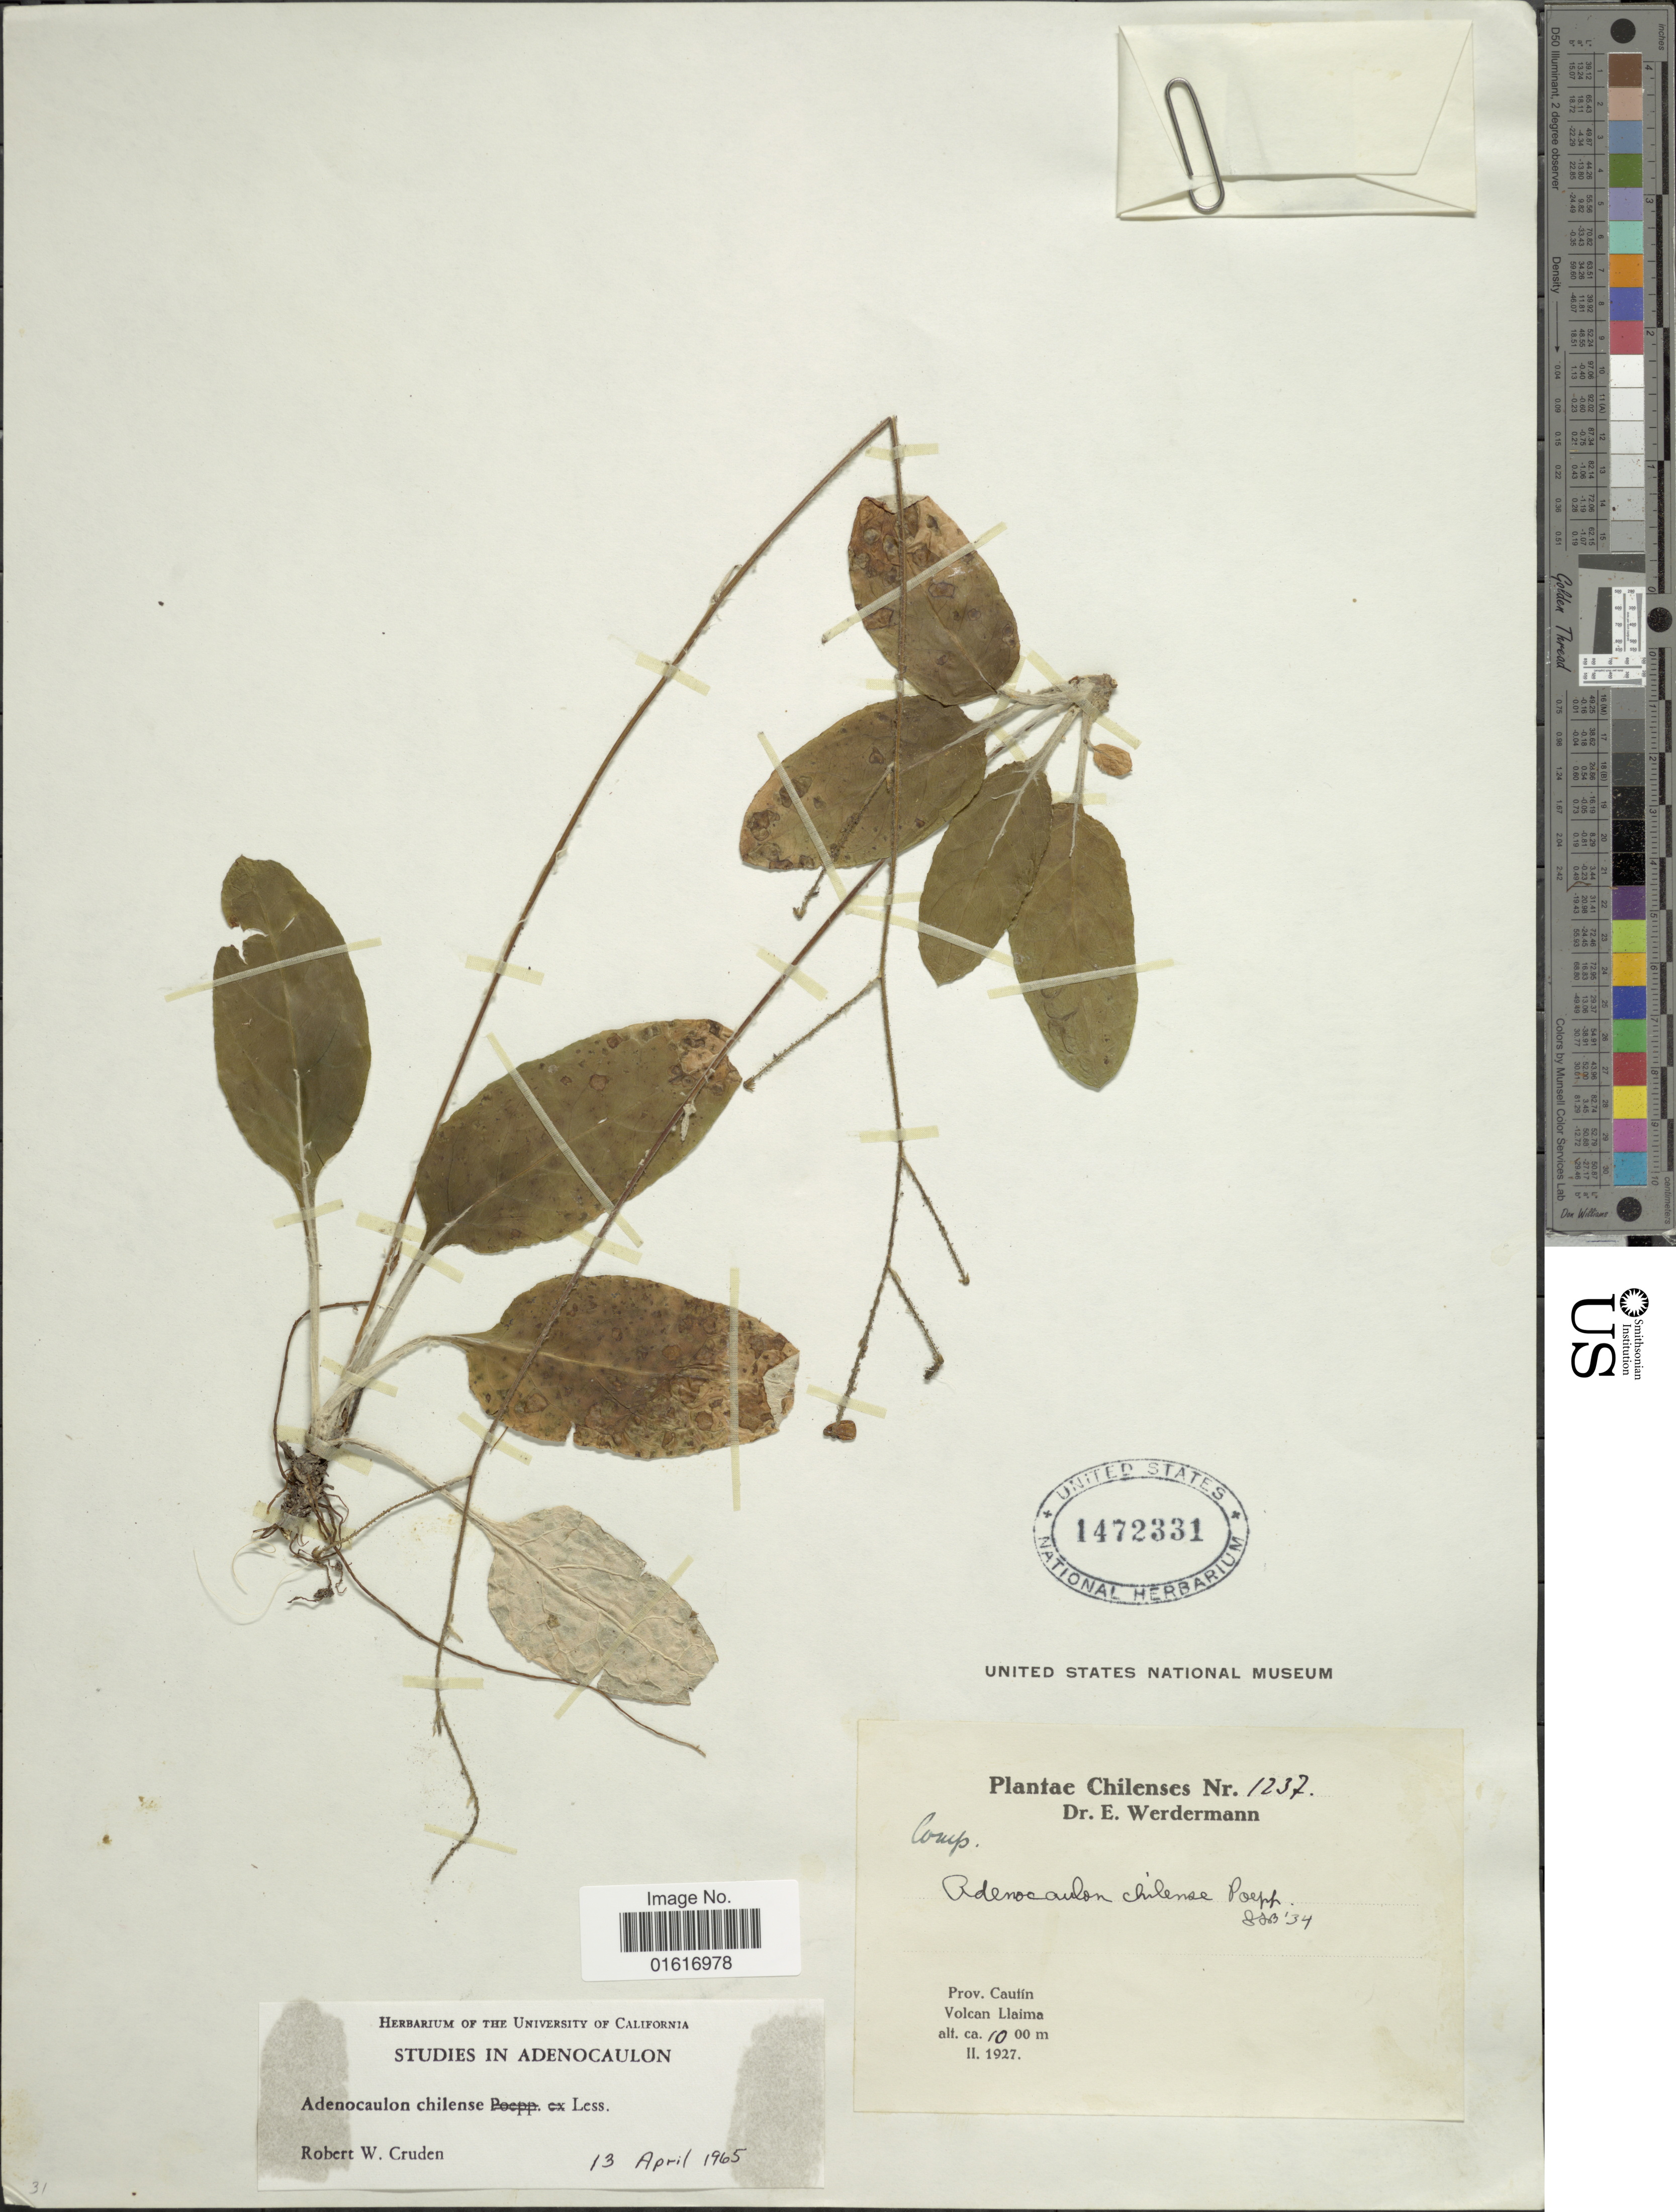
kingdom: Plantae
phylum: Tracheophyta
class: Magnoliopsida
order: Asterales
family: Asteraceae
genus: Adenocaulon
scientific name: Adenocaulon chilense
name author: Less.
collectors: E. Werdermann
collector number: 1237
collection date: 1927-02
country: Chile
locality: Prov. Cautin, Volcan Llaima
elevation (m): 1000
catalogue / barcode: US 1472331